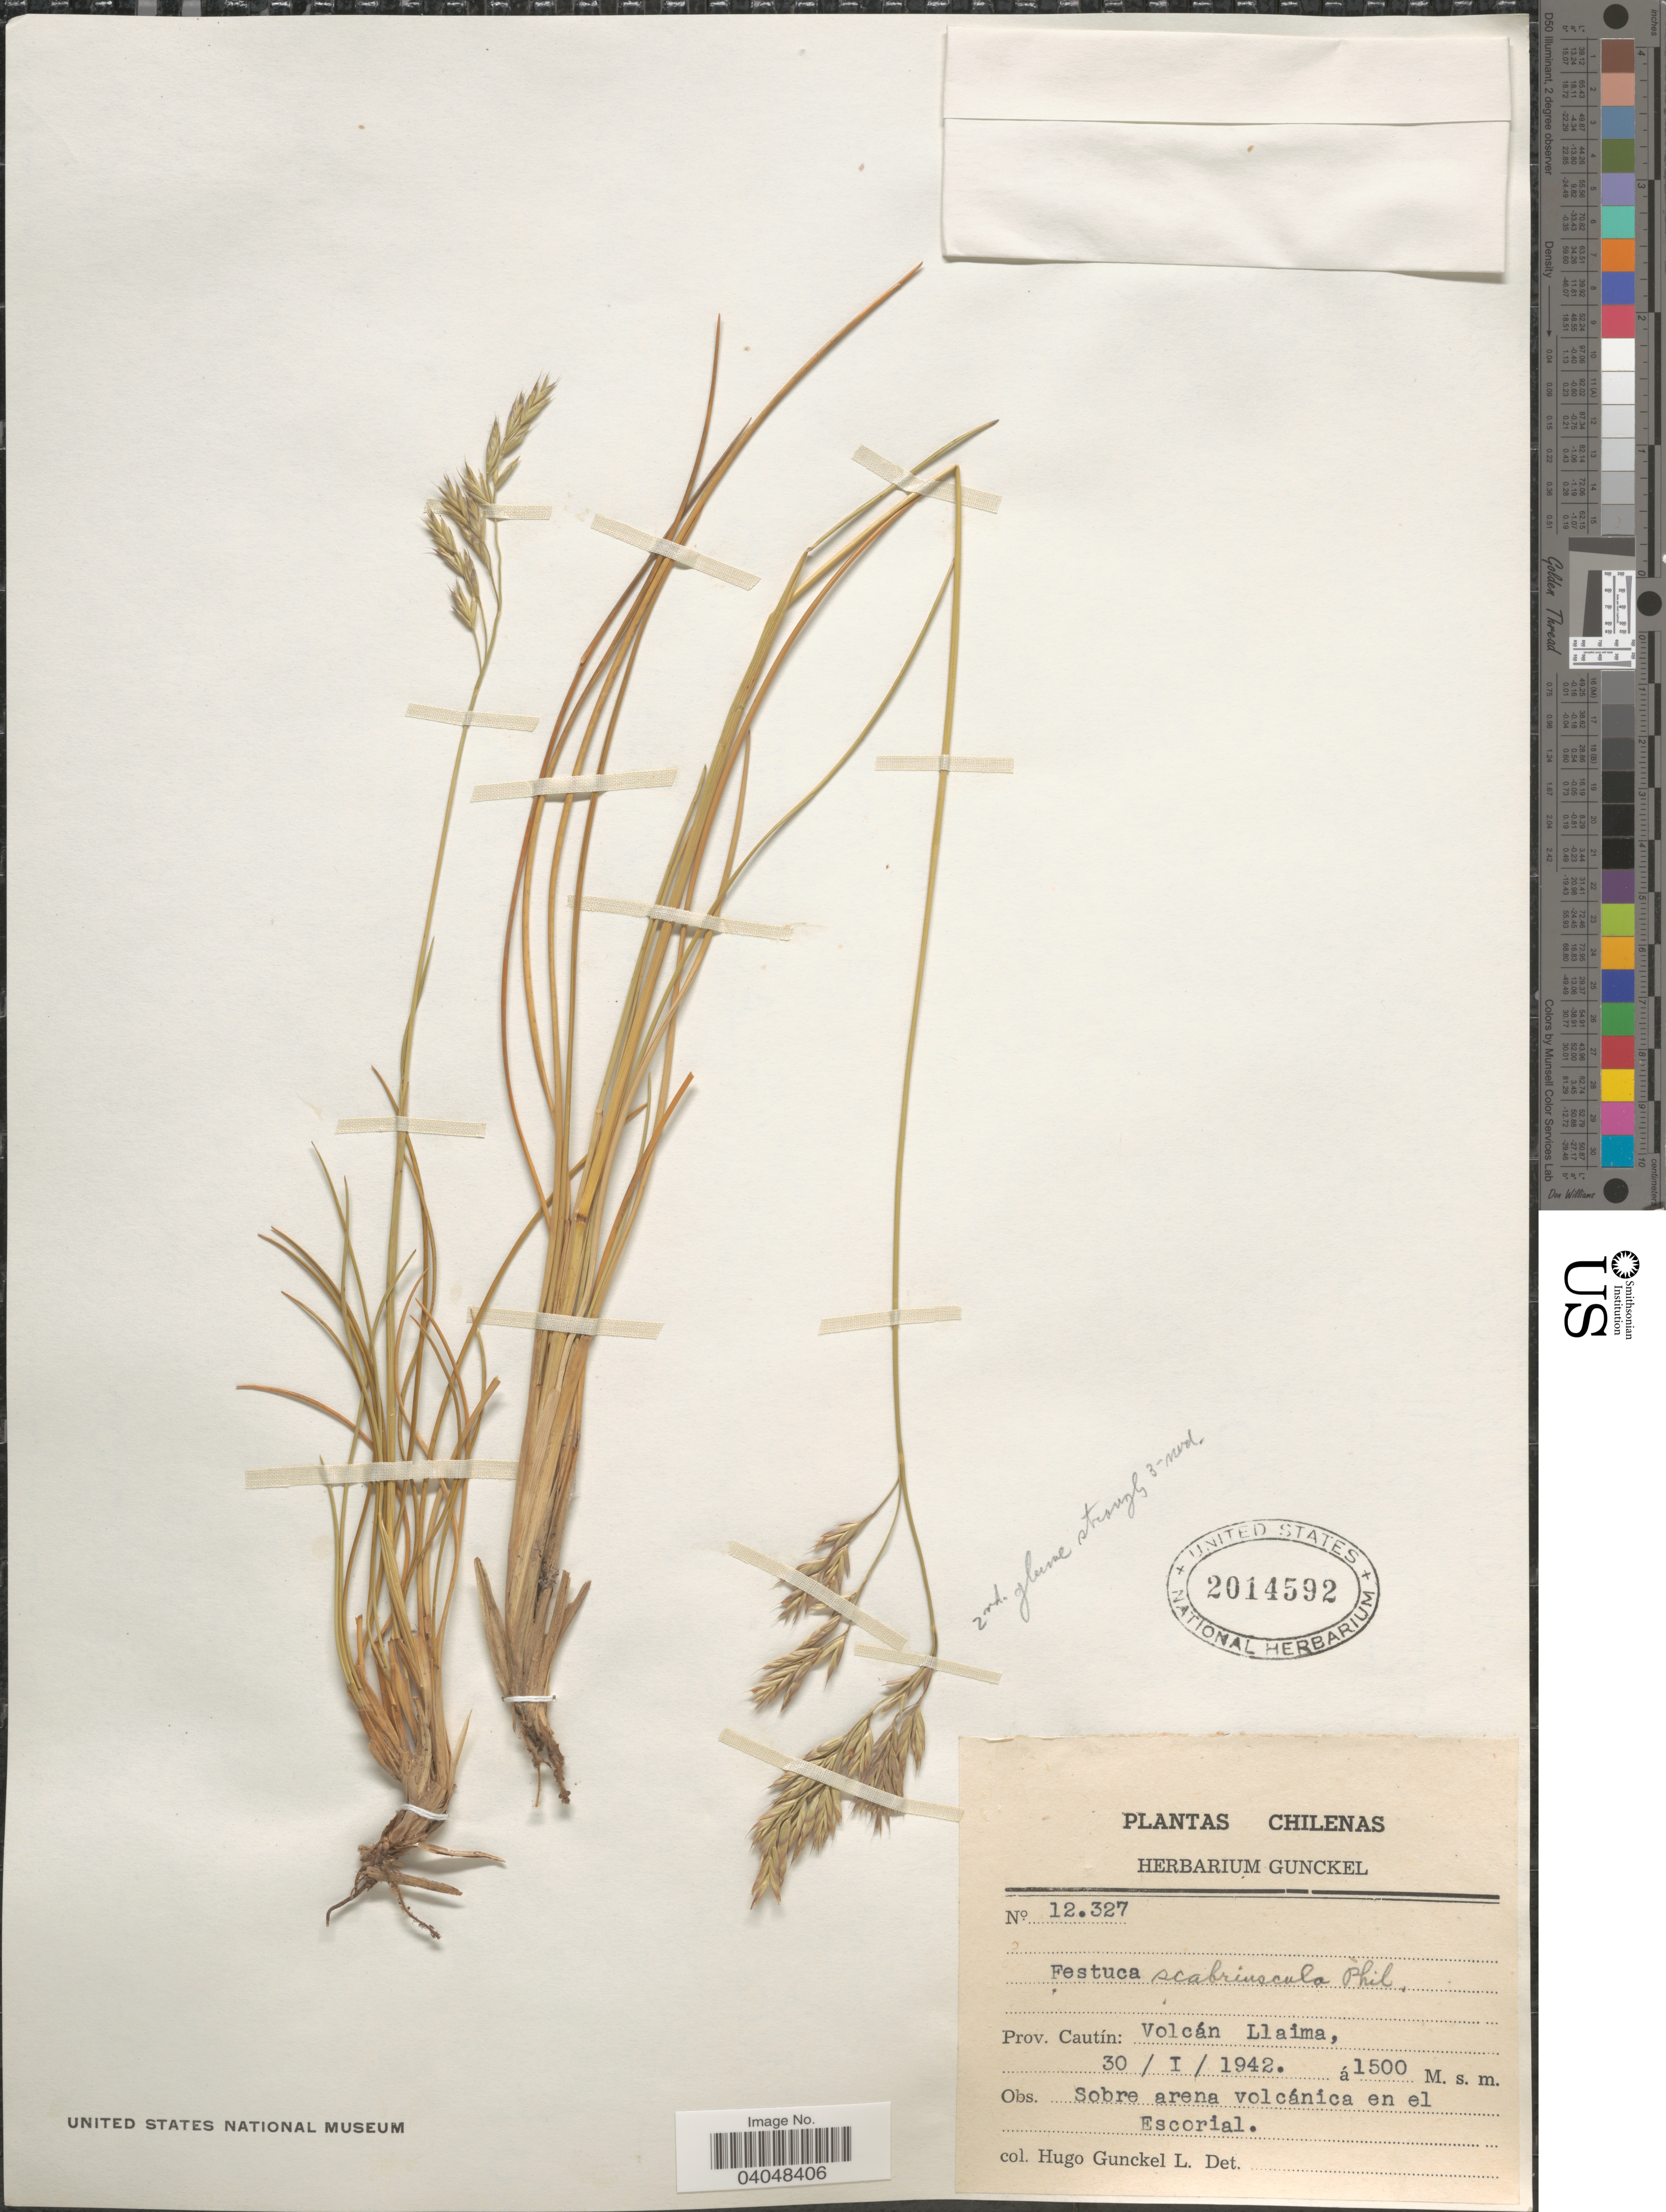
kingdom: Plantae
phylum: Tracheophyta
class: Liliopsida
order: Poales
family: Poaceae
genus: Festuca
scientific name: Festuca scabriuscula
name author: Phil.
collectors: H. Gunckel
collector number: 12327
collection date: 1942-01-30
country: Chile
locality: Prov. Cautín : Volcán Llaima. Sobre arena volcánica en el Escorial.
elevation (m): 1500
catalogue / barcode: US 2014592